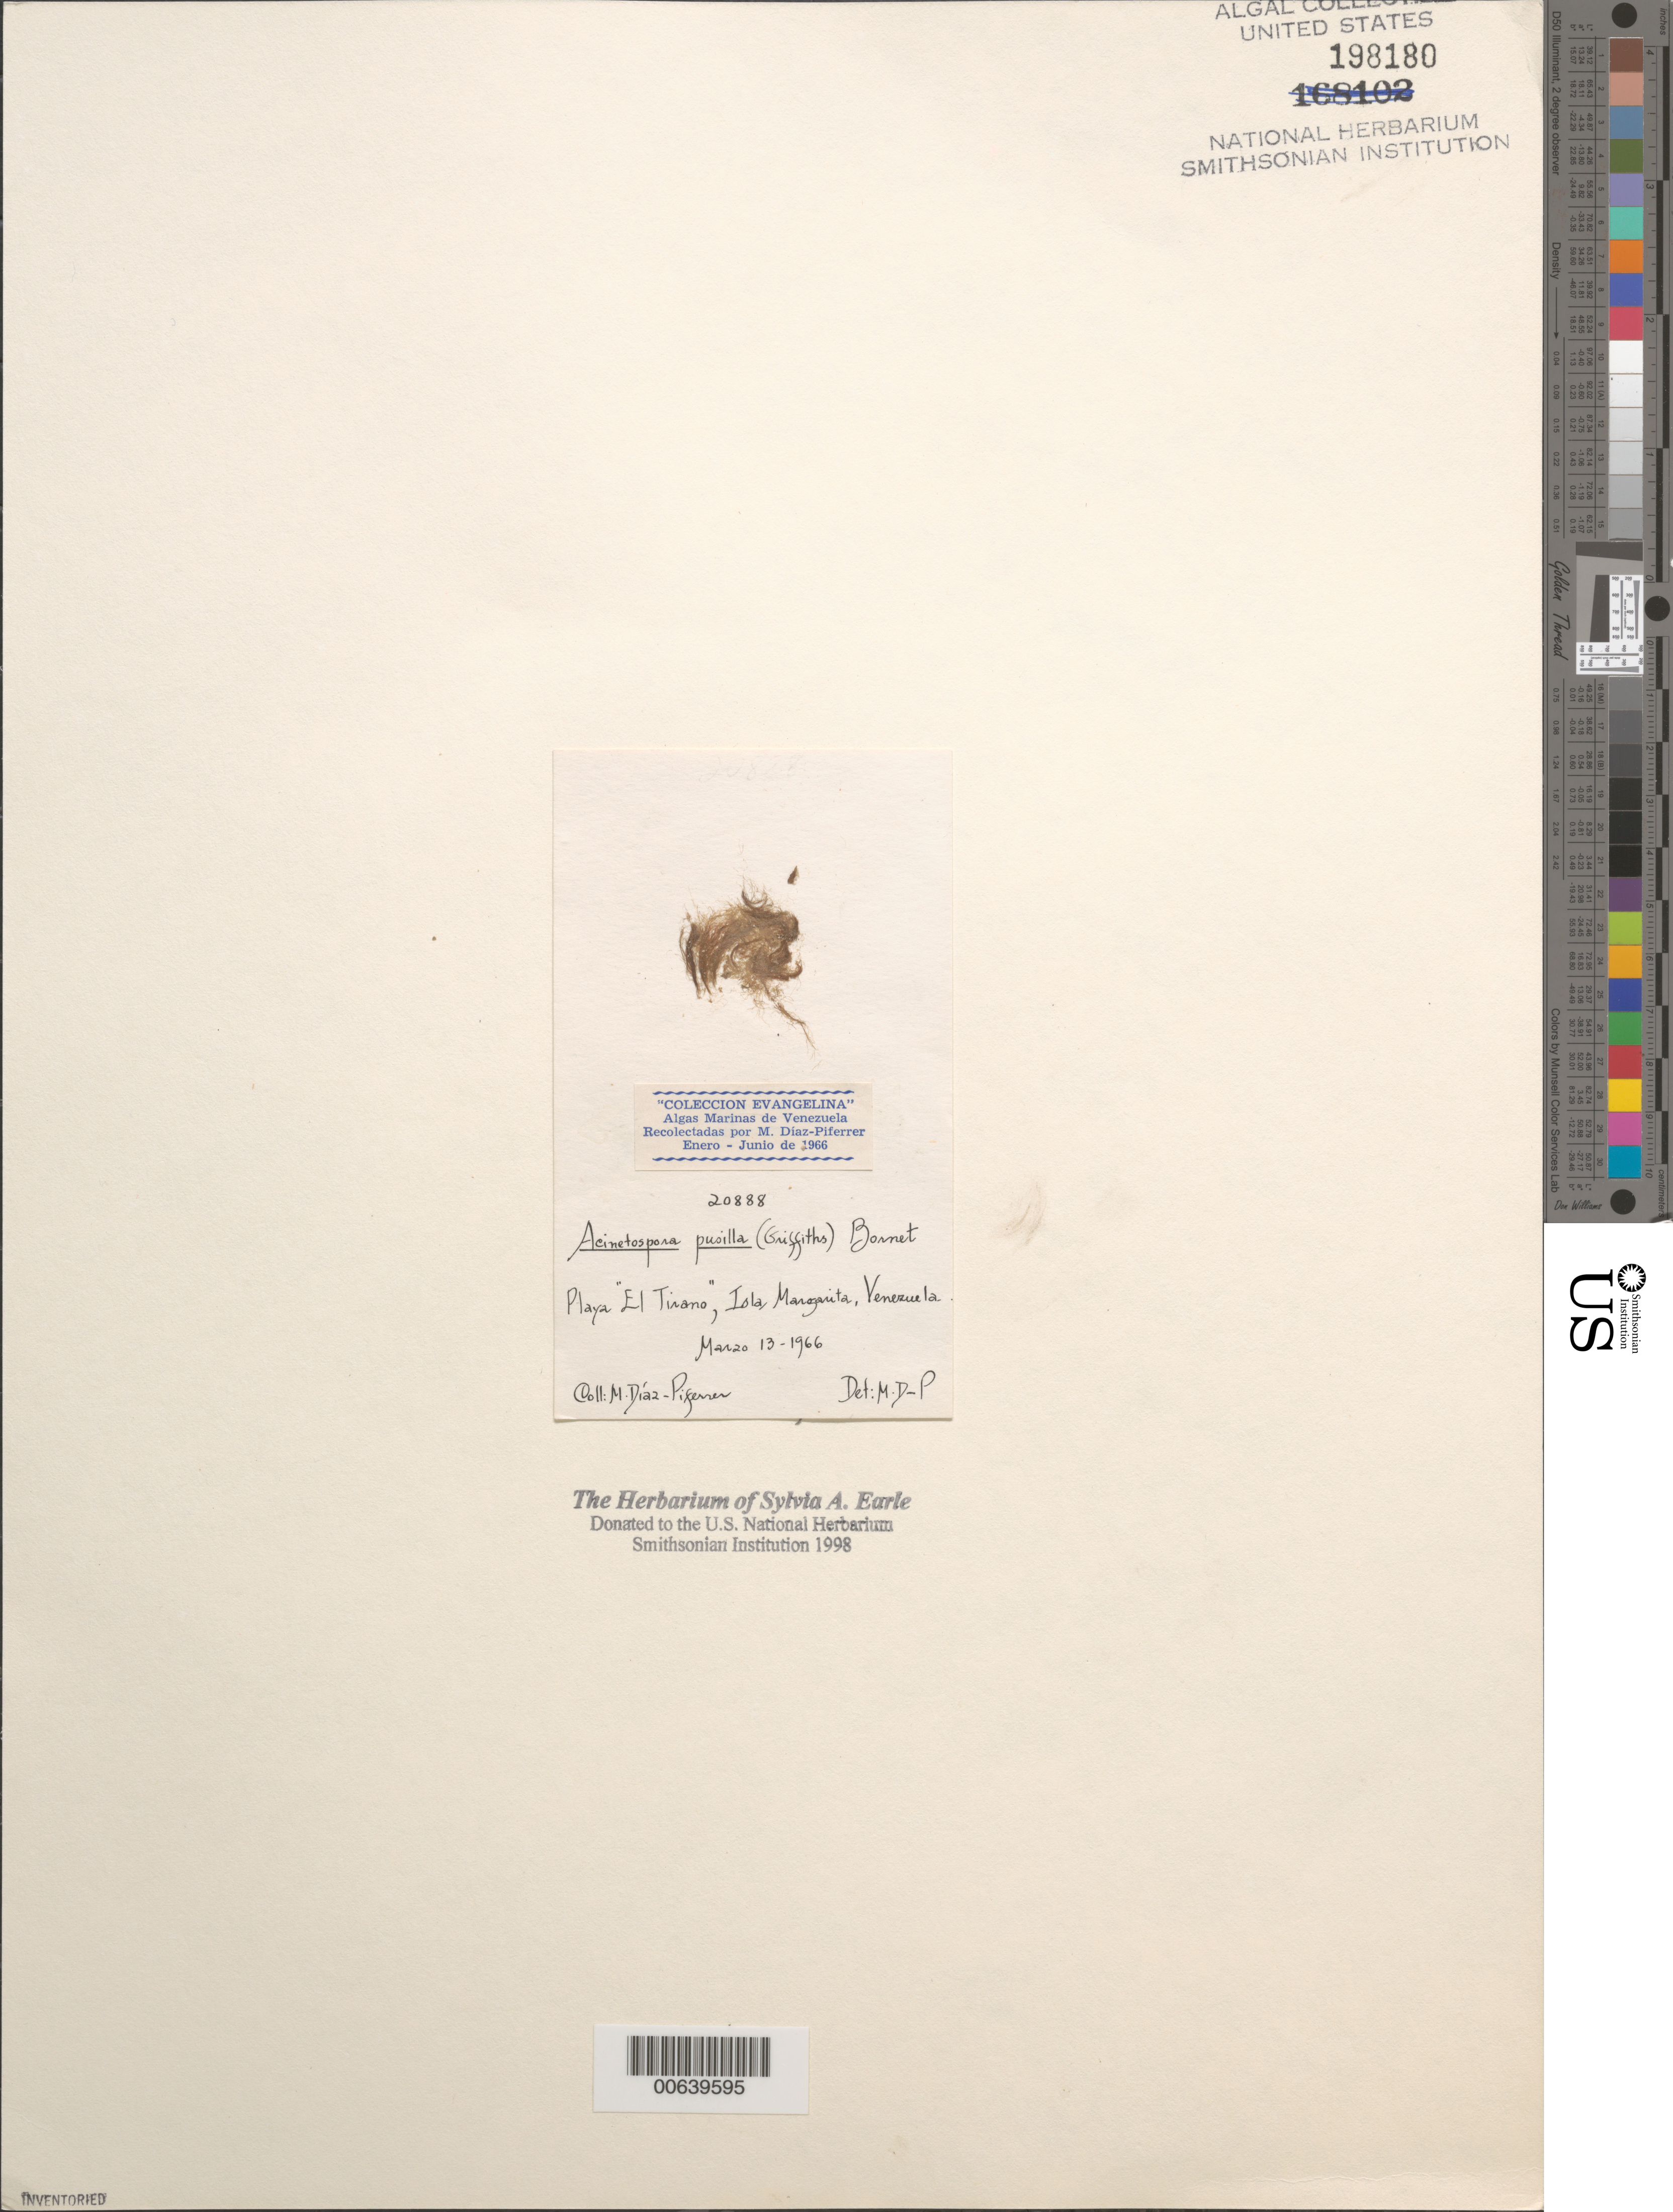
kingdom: Chromista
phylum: Ochrophyta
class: Phaeophyceae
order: Ectocarpales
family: Acinetosporaceae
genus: Acinetospora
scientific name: Acinetospora crinita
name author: (Carmich. in Harv.) Sauv.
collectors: M. Diaz-Piferrer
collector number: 20888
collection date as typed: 13 Mar 1966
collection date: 1966-03-13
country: Venezuela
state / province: Nueva Esparta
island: Margarita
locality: Playa El Tirano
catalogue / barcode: US 198180